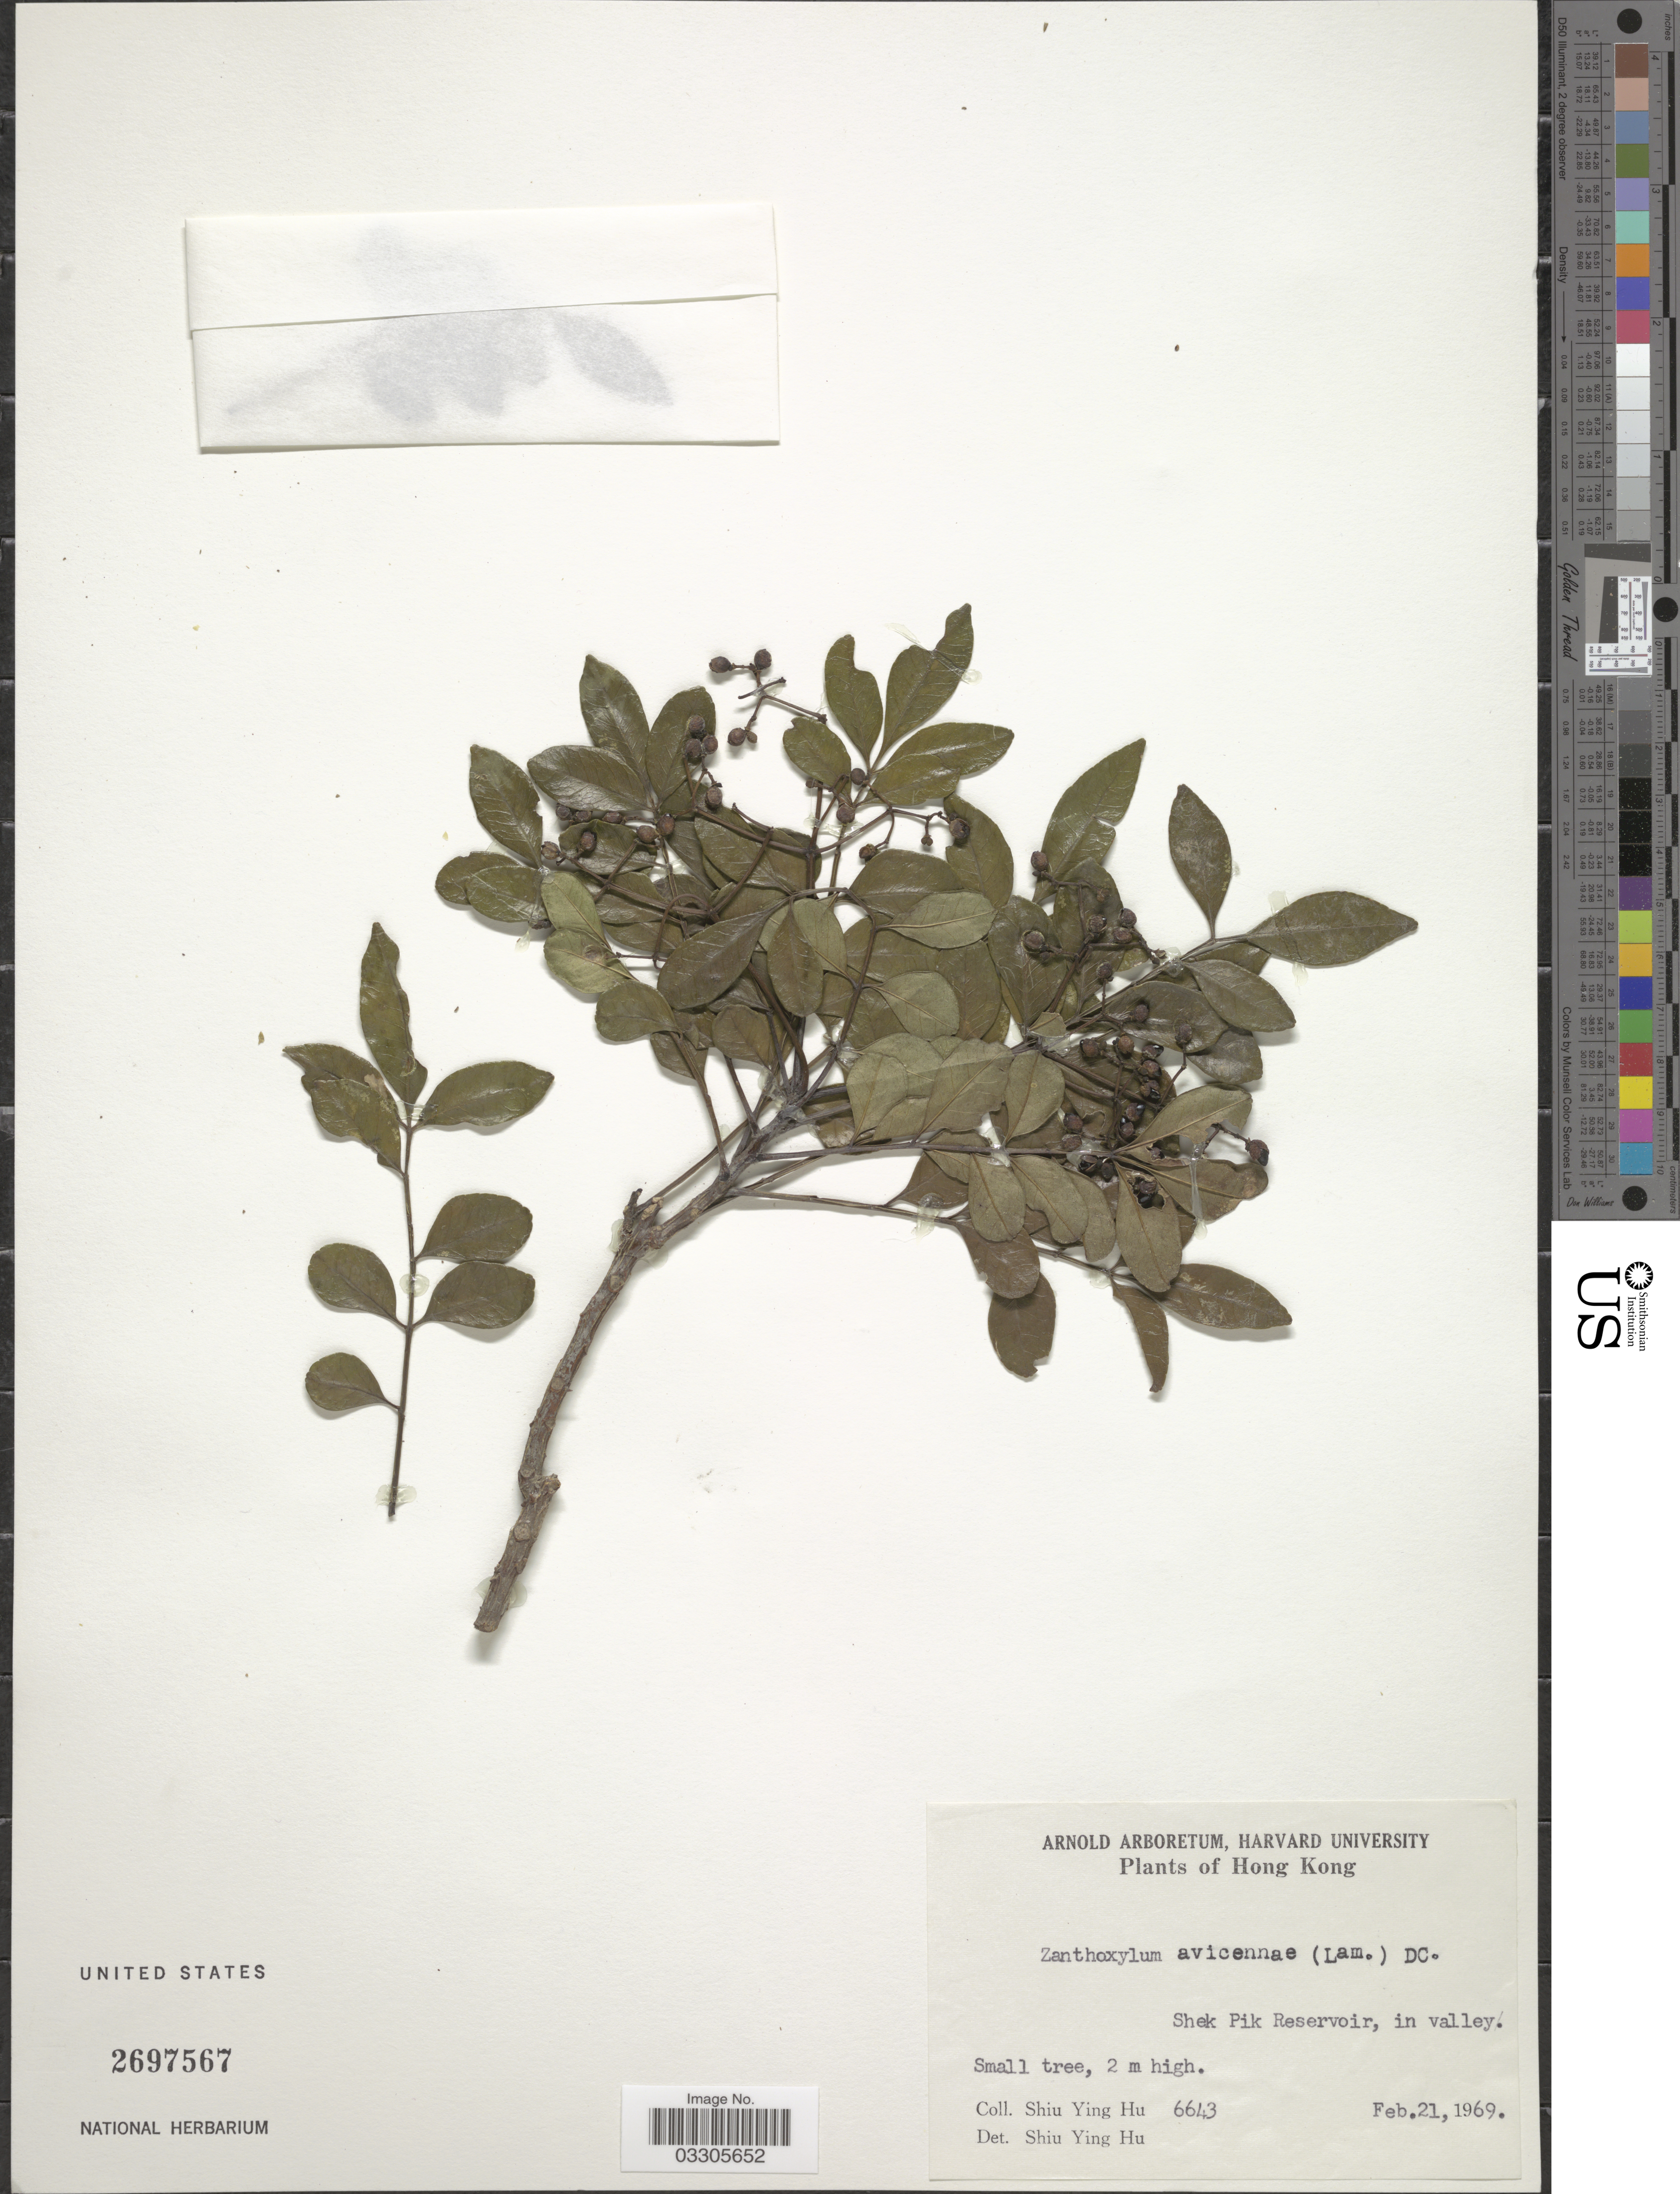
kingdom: Plantae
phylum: Tracheophyta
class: Magnoliopsida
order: Sapindales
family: Rutaceae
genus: Zanthoxylum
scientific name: Zanthoxylum avicennae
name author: (Lam.) DC.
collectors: S. Y. Hu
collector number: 6643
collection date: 1969-02-21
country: China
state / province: Hong Kong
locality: Shek Pik Reservoir, in valley.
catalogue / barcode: US 2697567